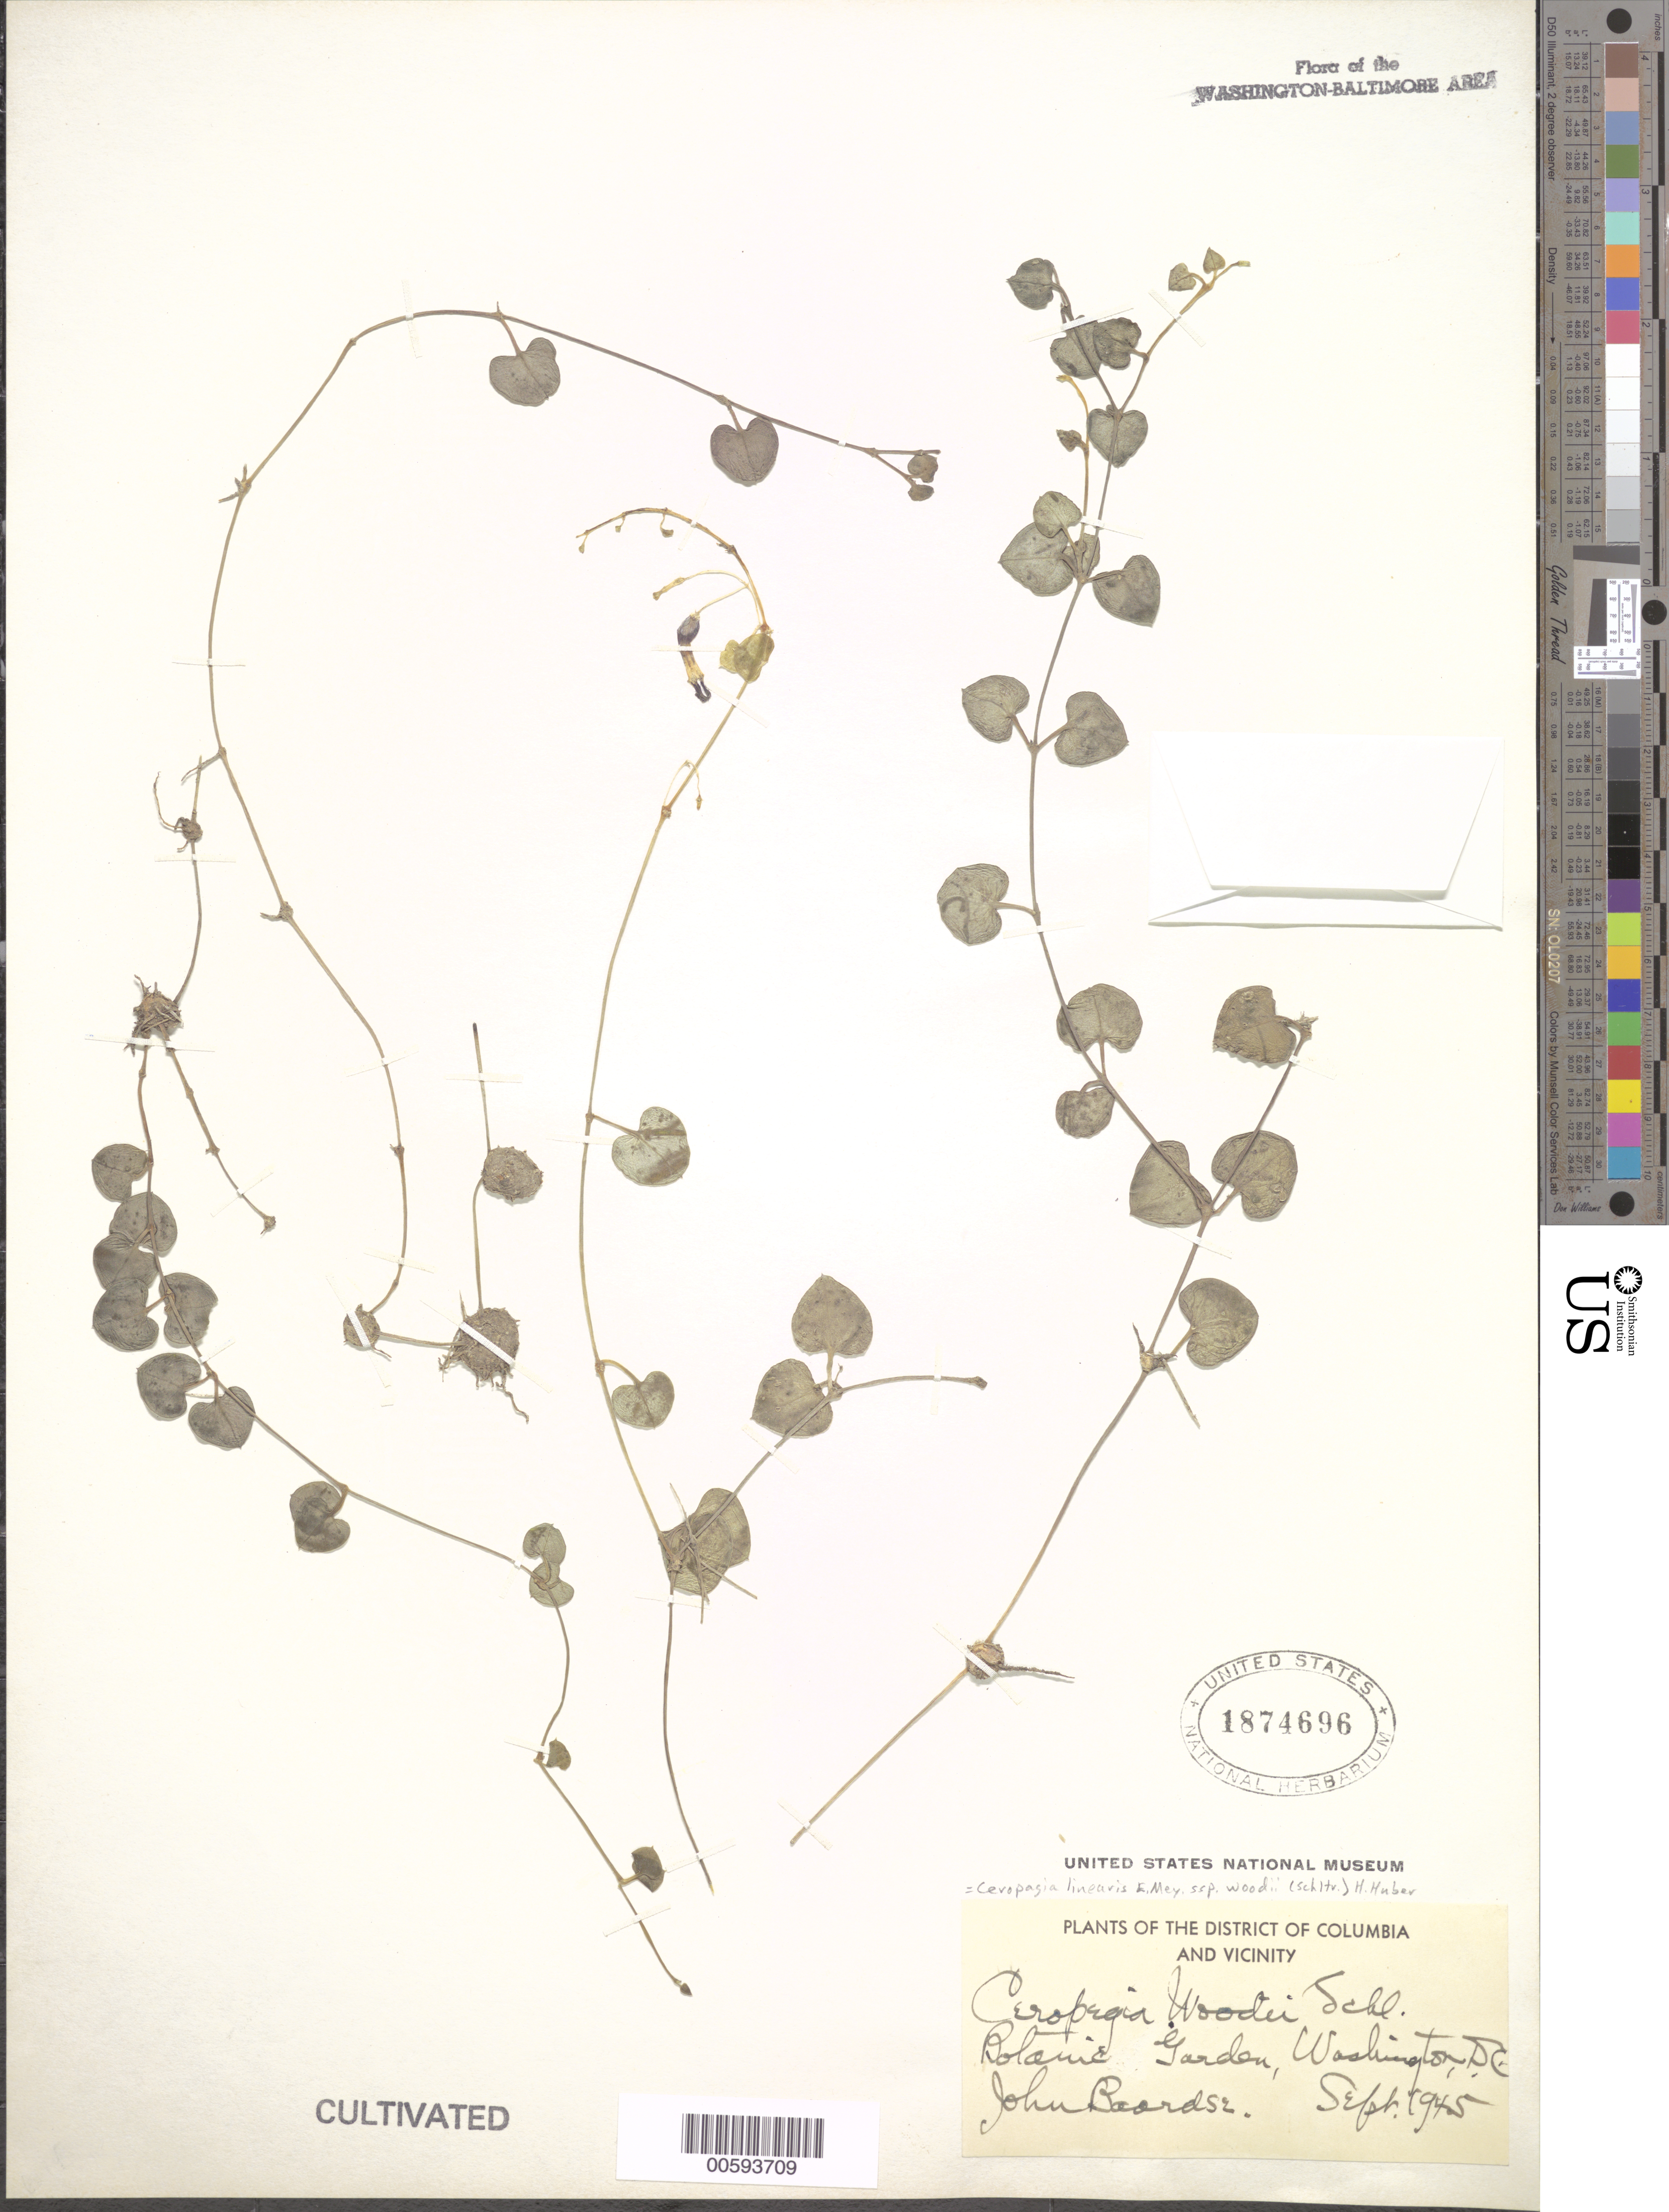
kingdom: Plantae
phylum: Tracheophyta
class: Magnoliopsida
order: Gentianales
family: Apocynaceae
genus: Ceropegia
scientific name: Ceropegia woodii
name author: Schltr.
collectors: J. Baordsz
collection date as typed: Sep 1945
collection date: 1945-09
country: United States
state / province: District of Columbia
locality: Botanical gardens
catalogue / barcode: US 1874696